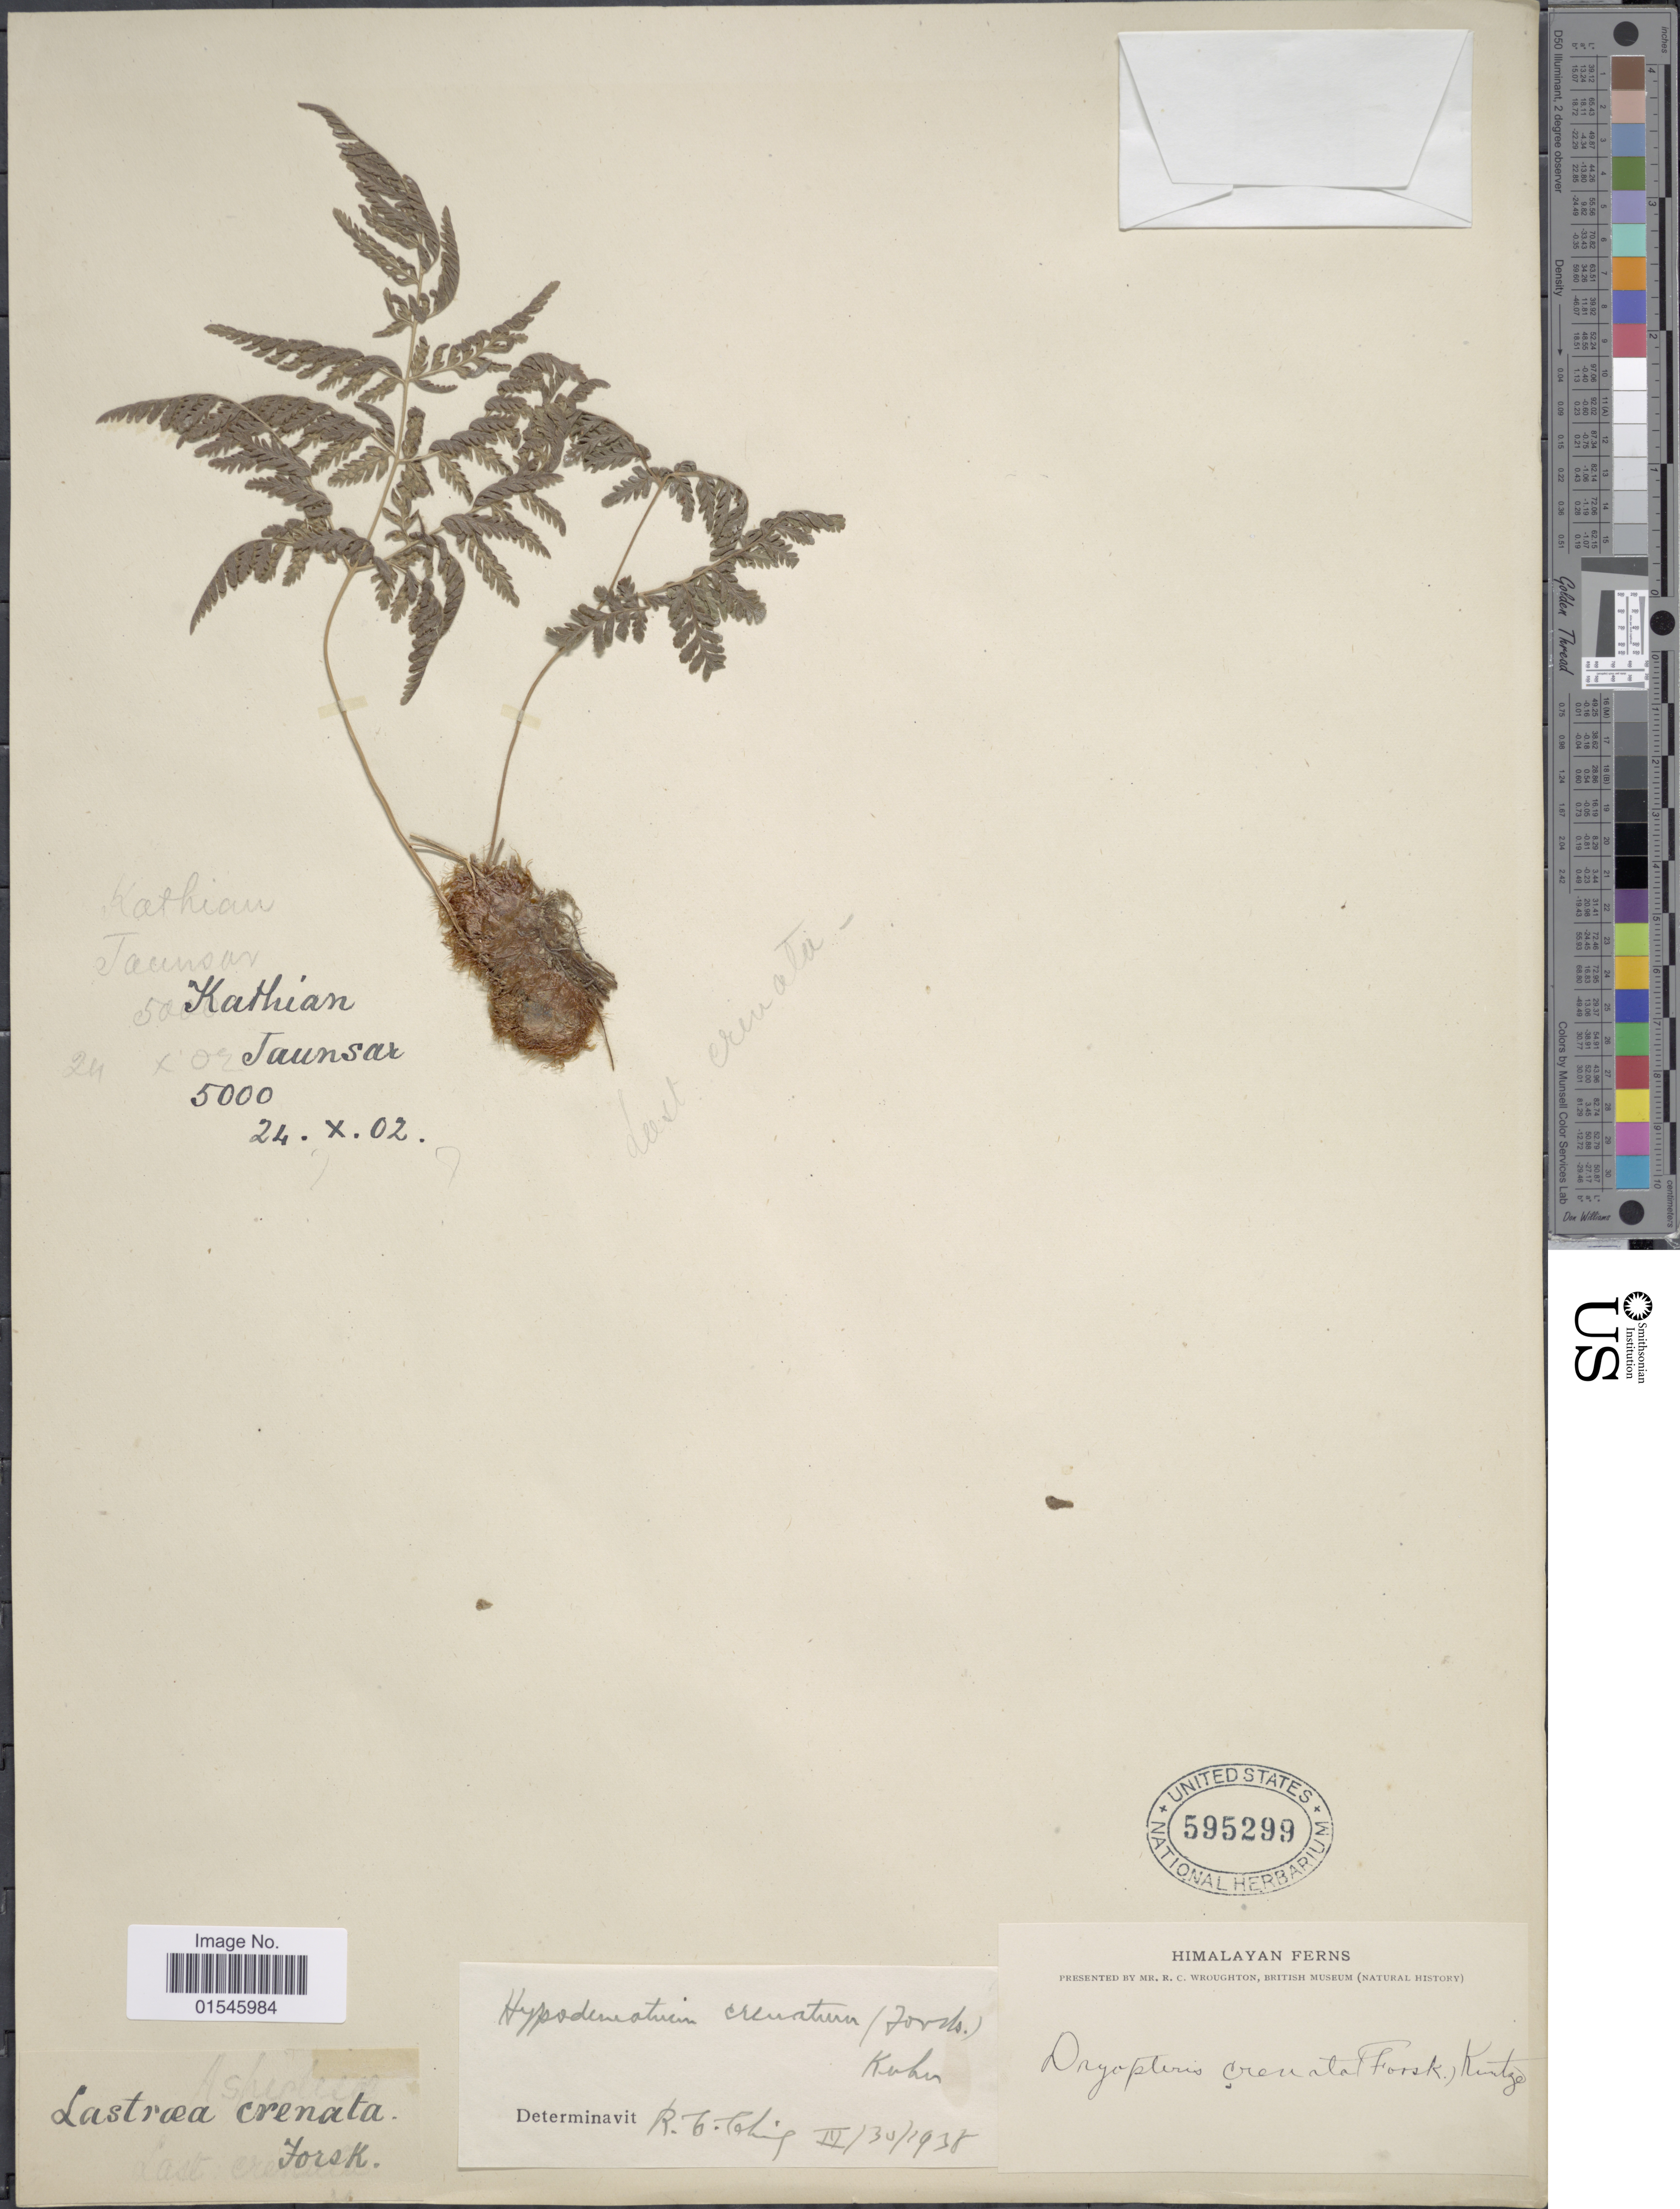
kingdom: Plantae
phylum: Tracheophyta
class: Polypodiopsida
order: Polypodiales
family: Hypodematiaceae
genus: Hypodematium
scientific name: Hypodematium crenatum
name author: (Forssk.) Kuhn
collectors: R. Wroughton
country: India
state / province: Uttarakhand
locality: Himalaya Ferns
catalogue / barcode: US 595299